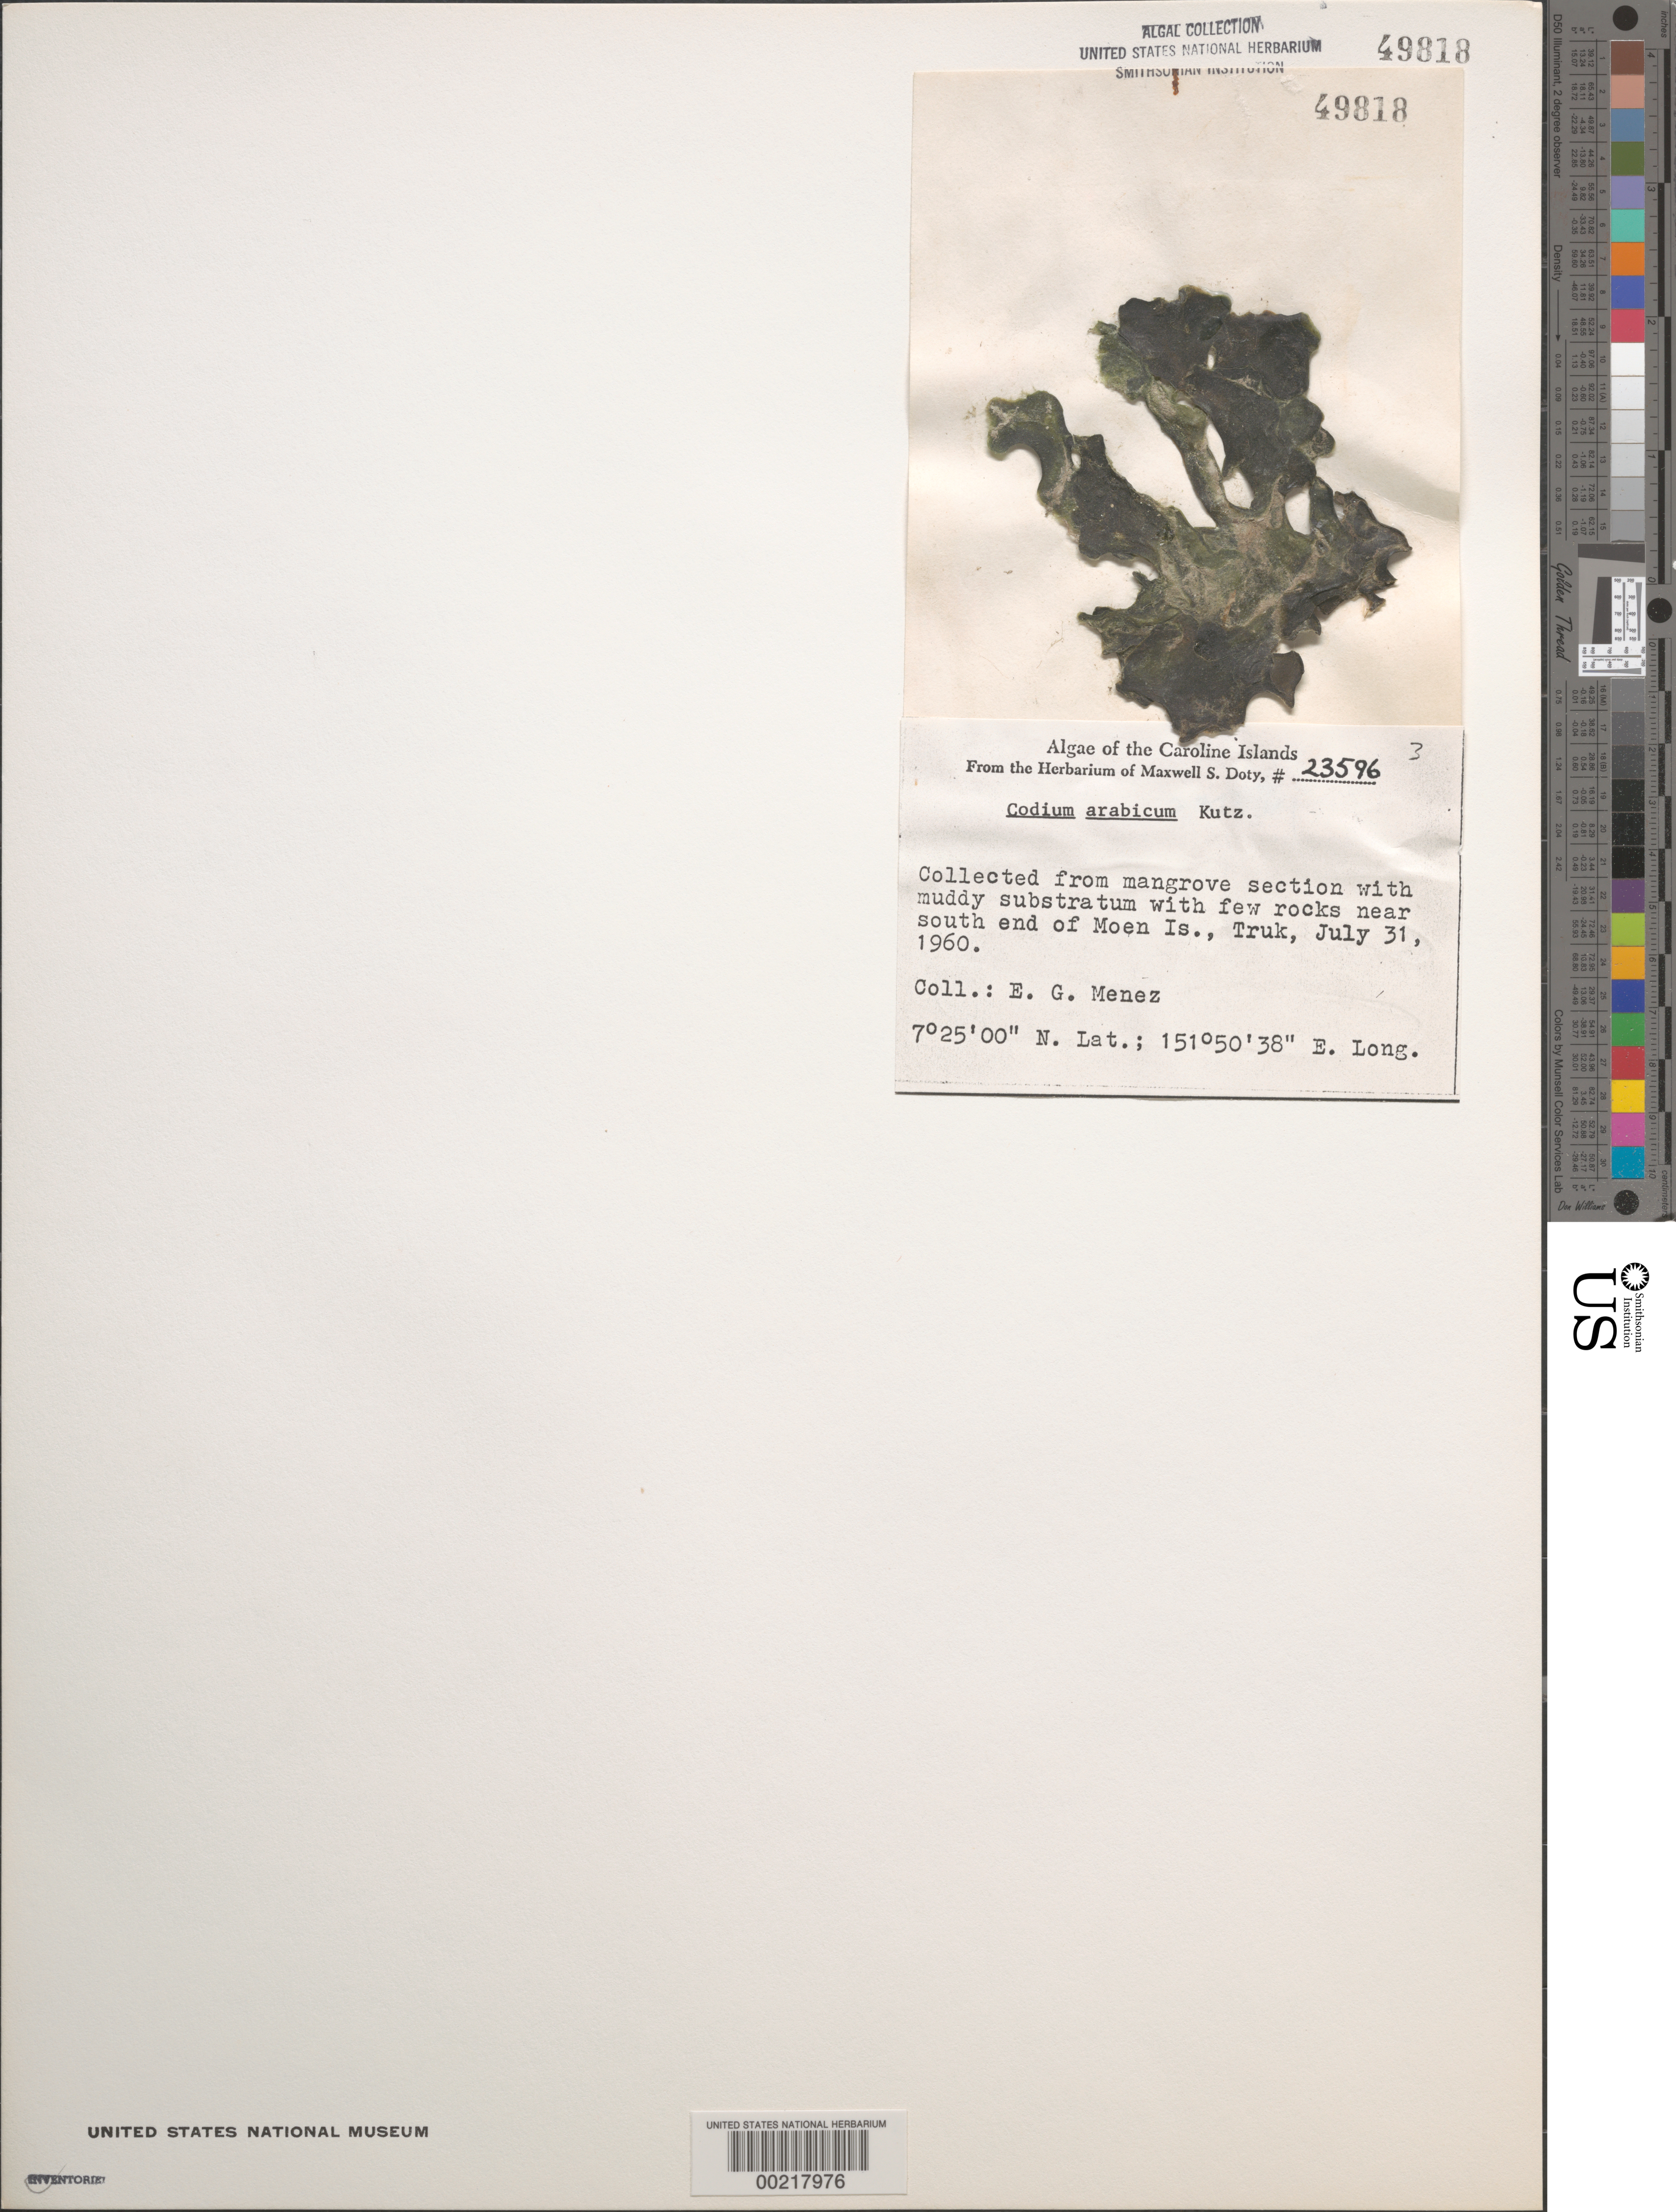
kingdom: Plantae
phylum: Chlorophyta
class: Ulvophyceae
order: Bryopsidales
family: Codiaceae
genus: Codium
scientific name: Codium arabicum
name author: Kütz.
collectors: Meñez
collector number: MSD 23596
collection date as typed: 31 Jul 1960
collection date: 1960-07-31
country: Micronesia, Federated States of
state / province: Truk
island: Moen [Wono]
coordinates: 7 25' 00" N, 151 50' 38" E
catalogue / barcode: US 49818